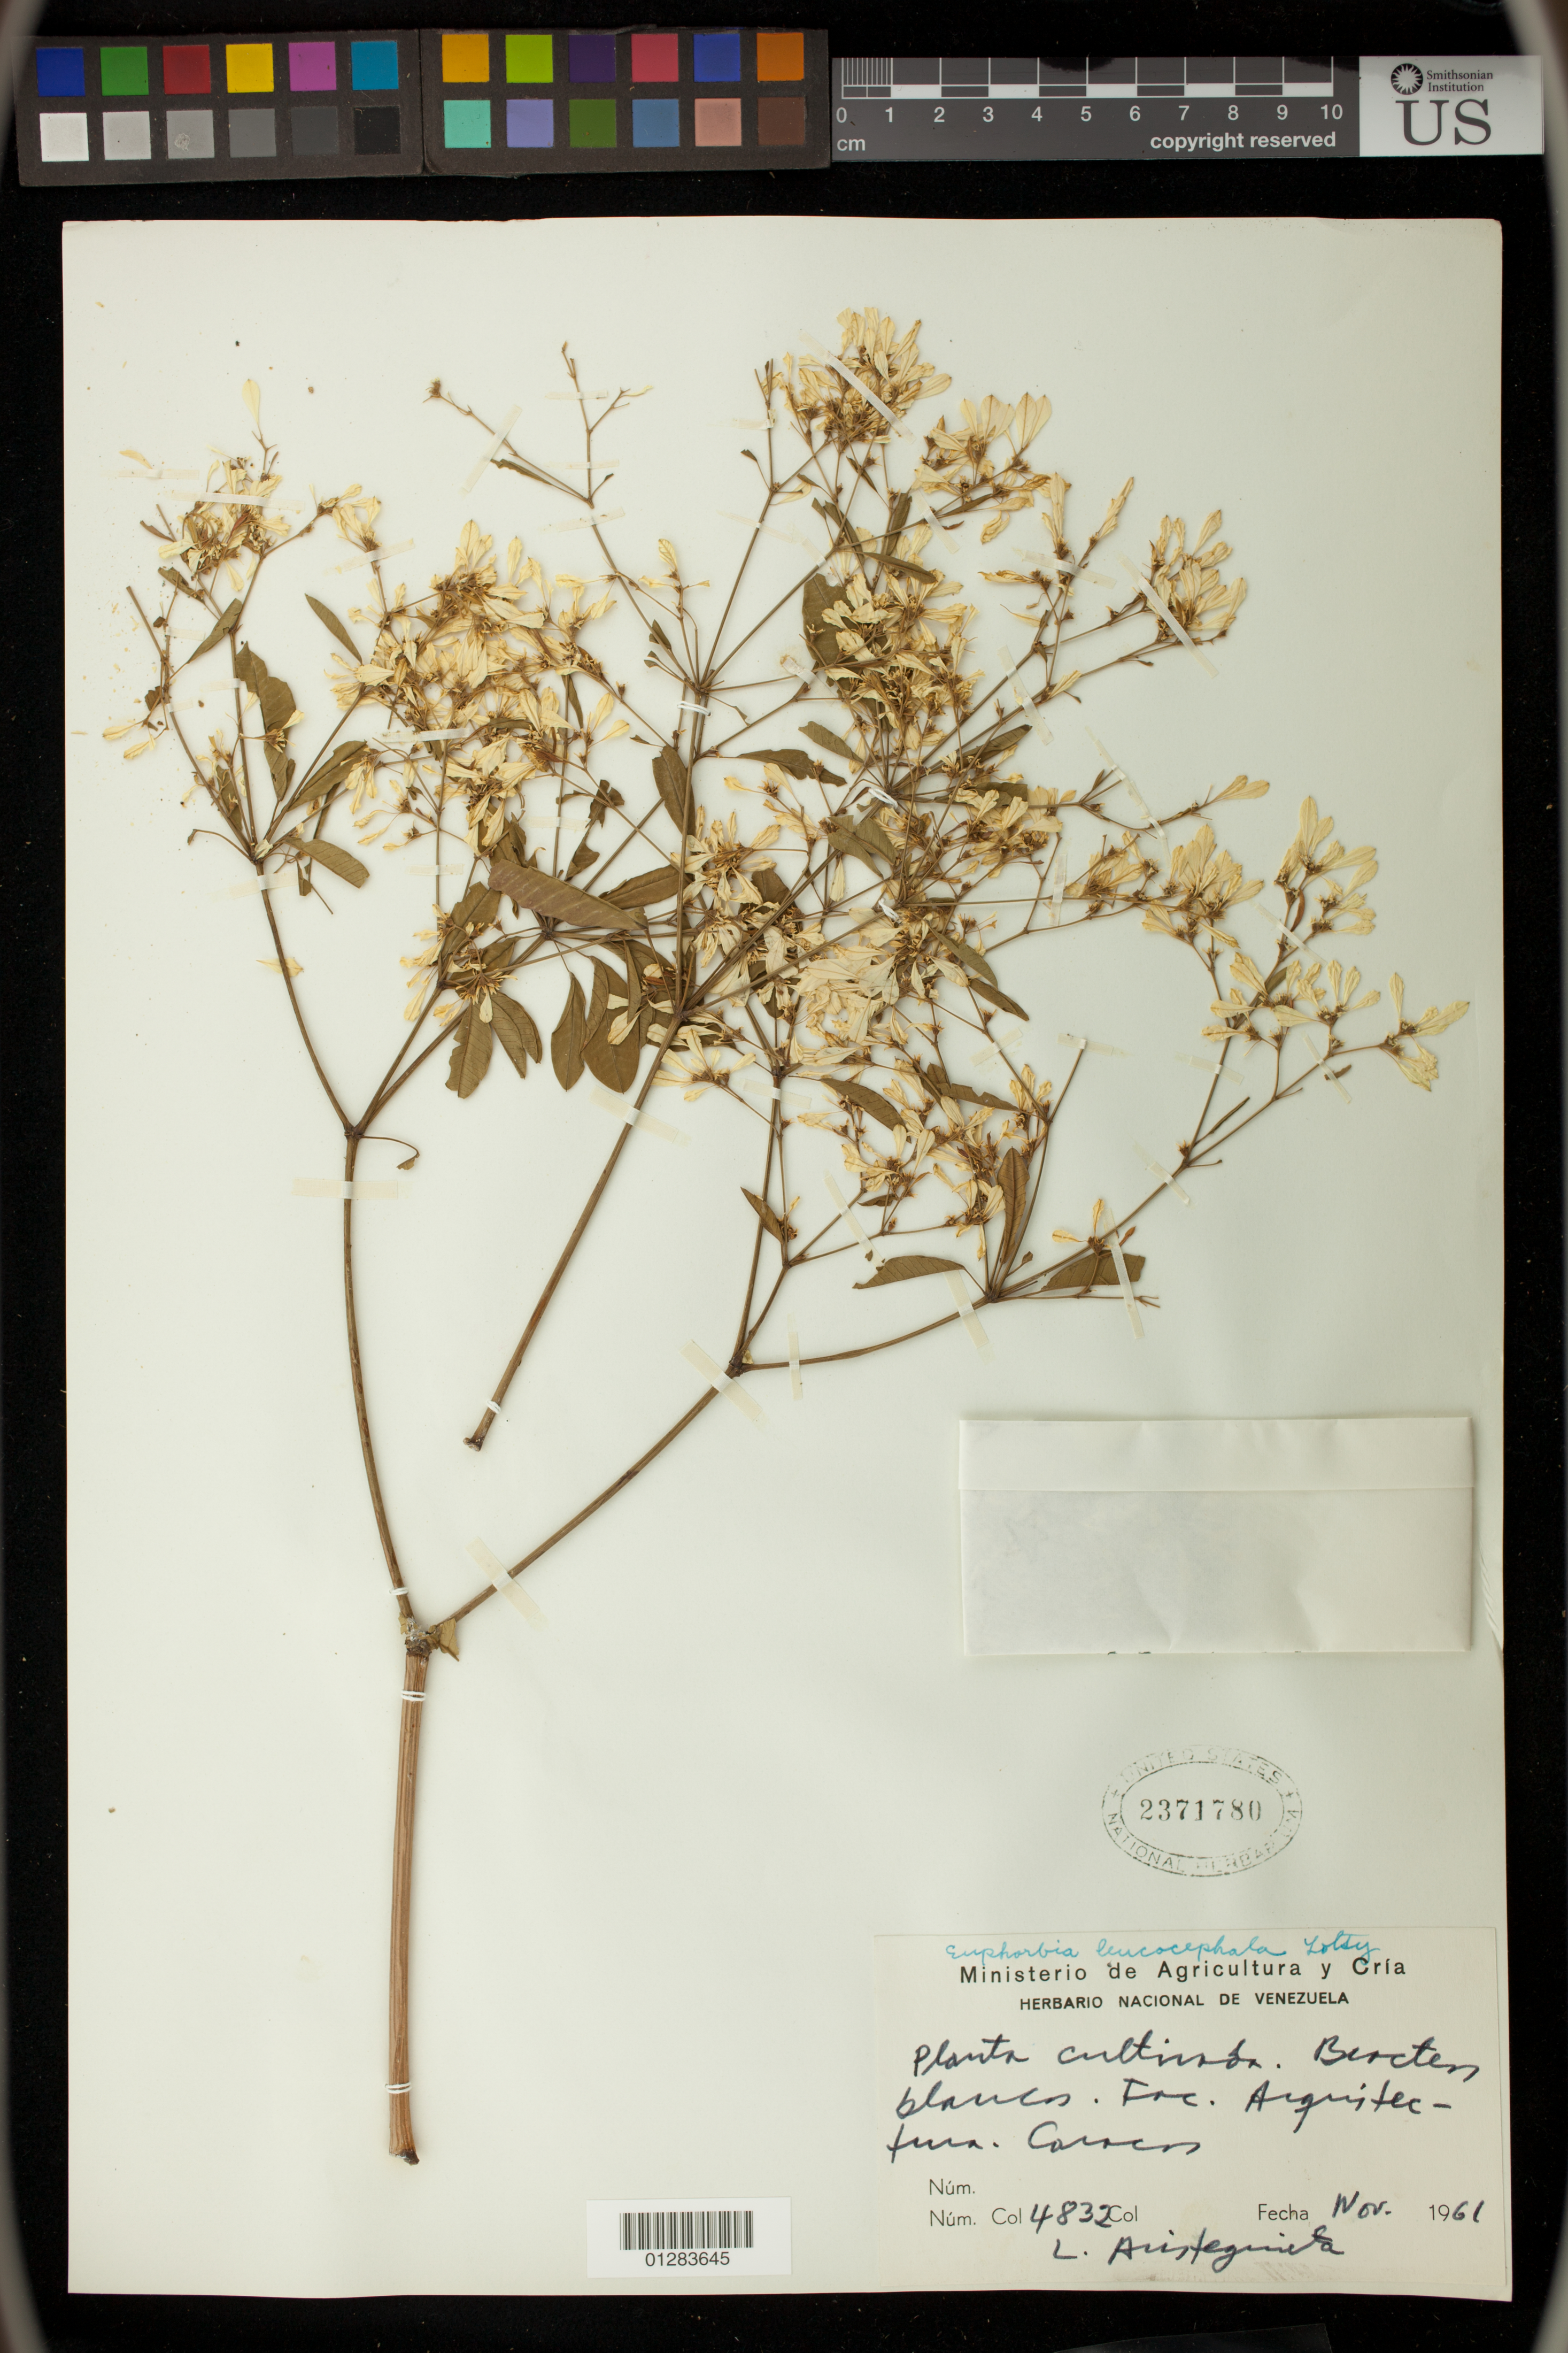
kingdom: Plantae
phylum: Tracheophyta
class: Magnoliopsida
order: Malpighiales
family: Euphorbiaceae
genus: Euphorbia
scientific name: Euphorbia leucocephala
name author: Lotsy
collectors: L. Aristeguieta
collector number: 4832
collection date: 1961-11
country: Venezuela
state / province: Distrito Federal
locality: Fac. Arquitectura, Caracas.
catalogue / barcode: US 2371780